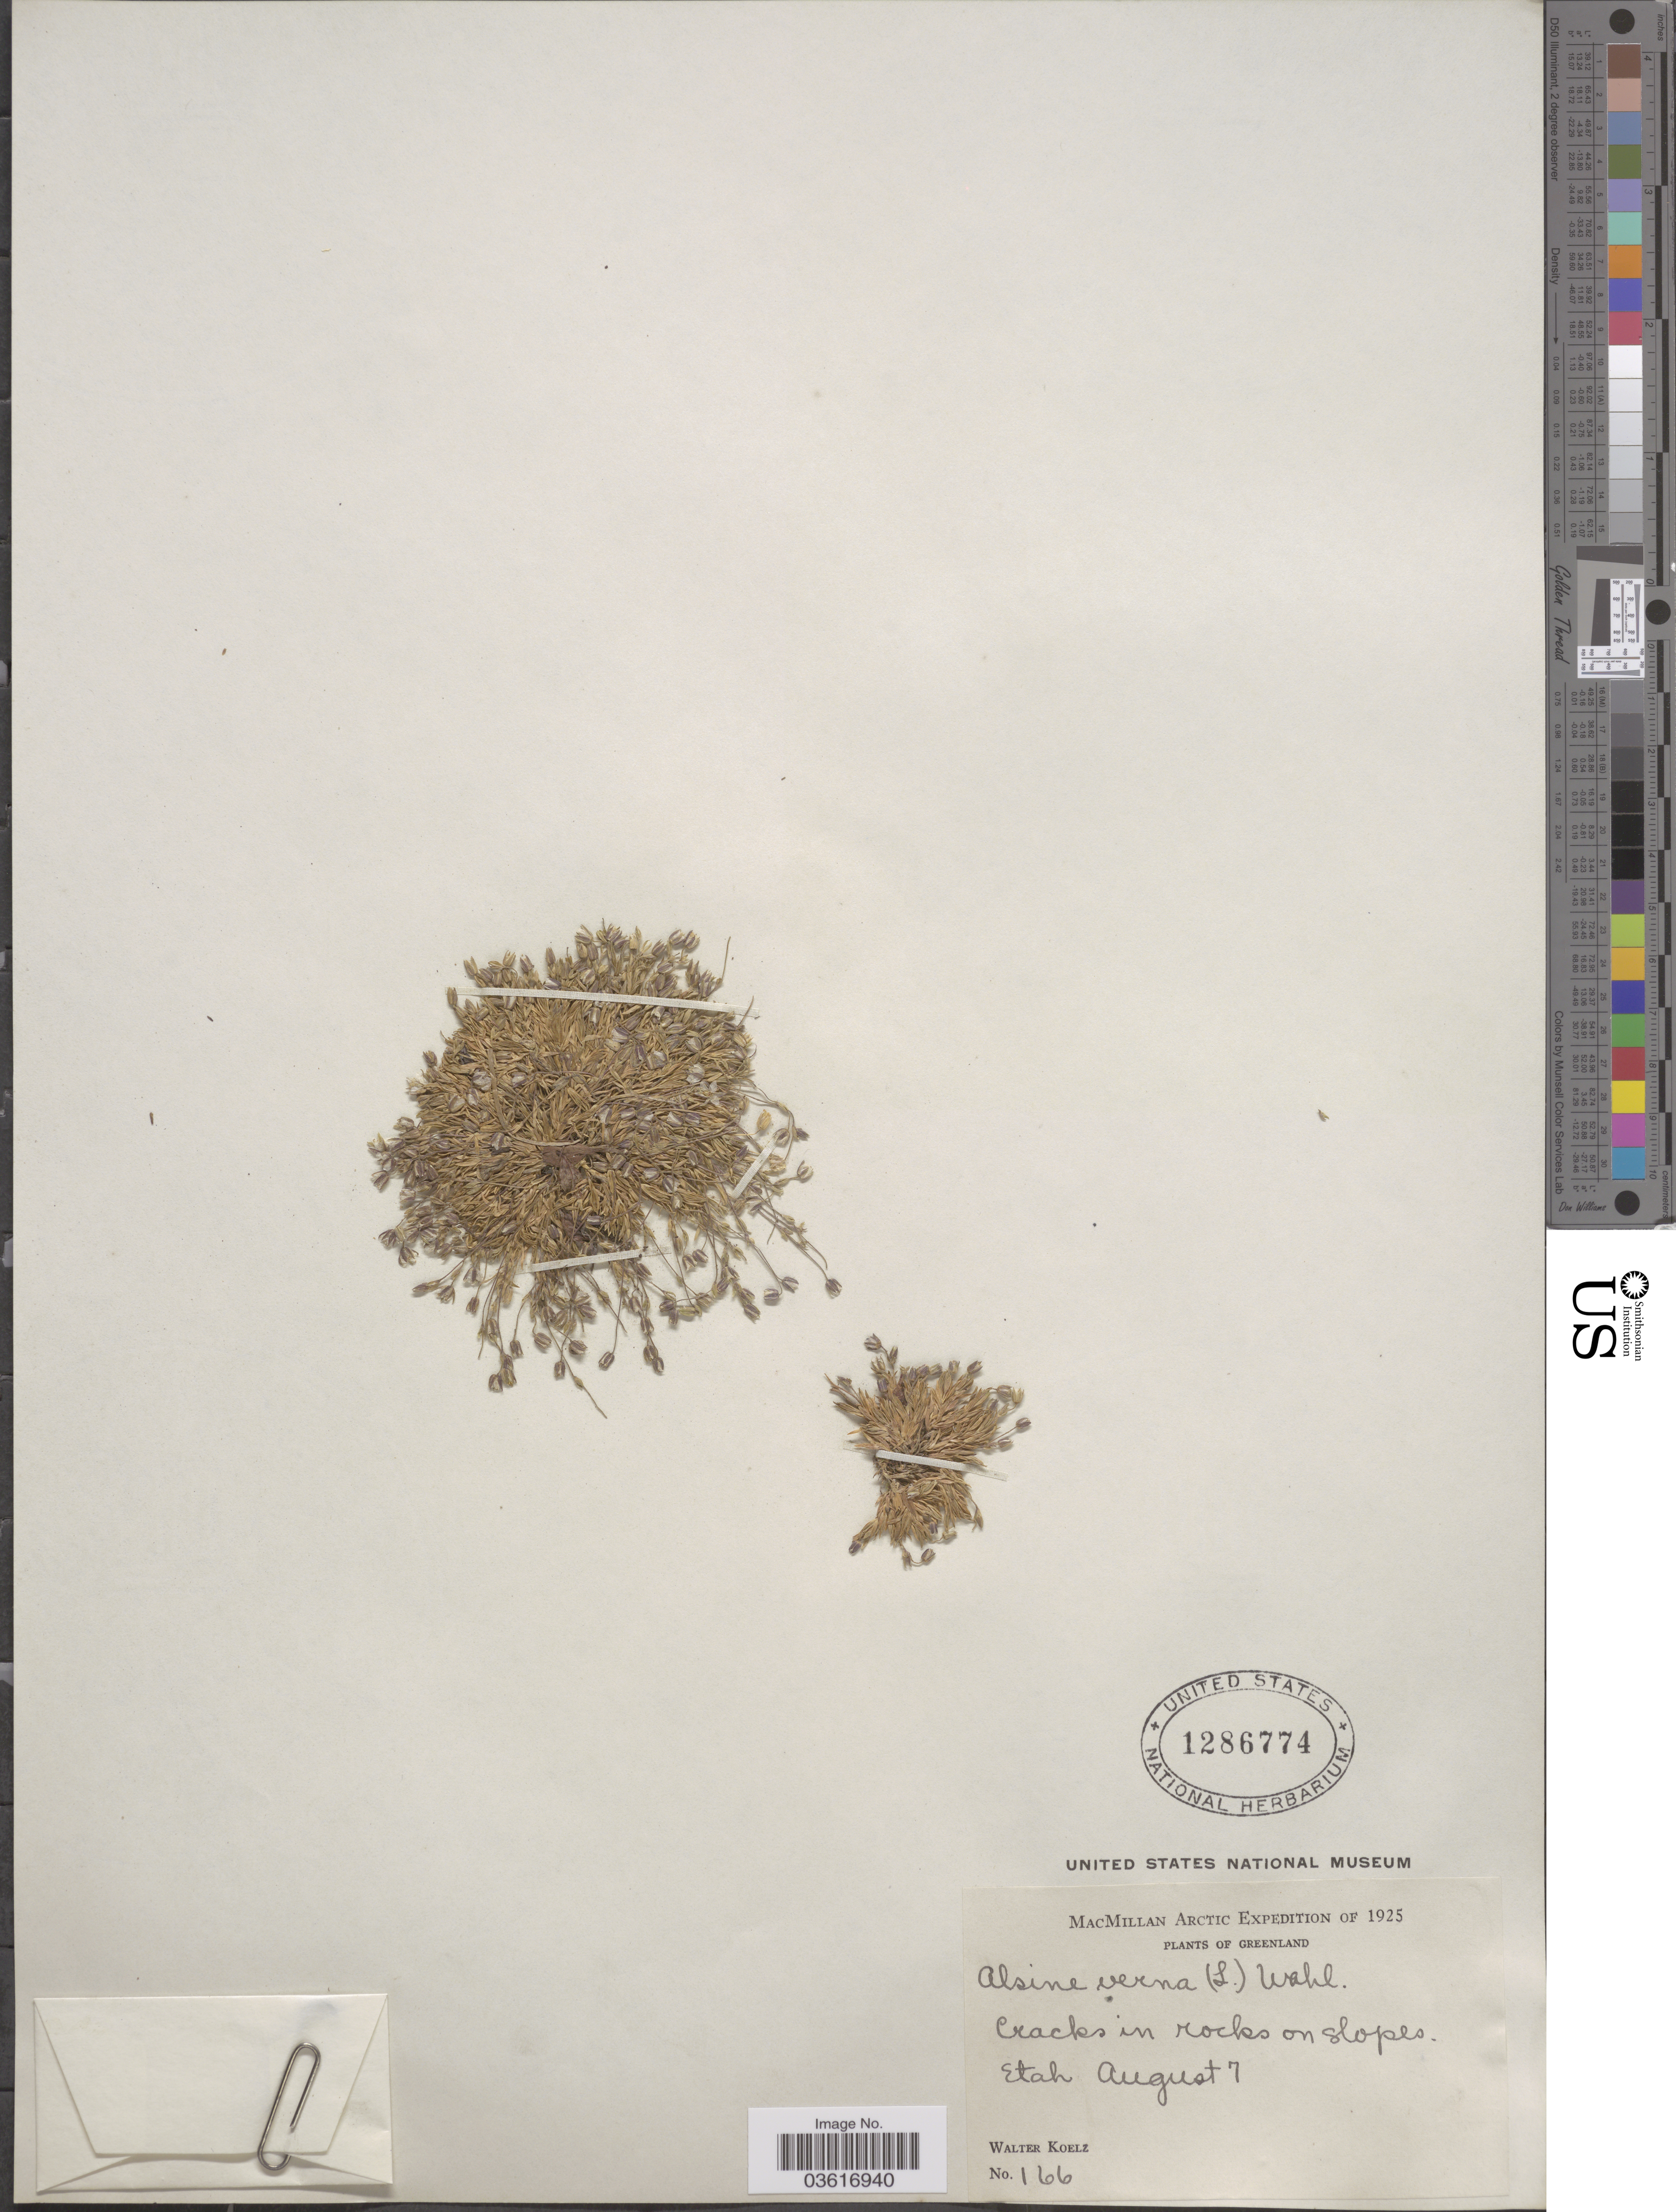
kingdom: Plantae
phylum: Tracheophyta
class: Magnoliopsida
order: Caryophyllales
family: Caryophyllaceae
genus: Minuartia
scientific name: Minuartia verna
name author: (L.) Hiern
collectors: W. N. Koelz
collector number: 166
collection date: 1925-08-07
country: Greenland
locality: Etah.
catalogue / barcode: US 1286774